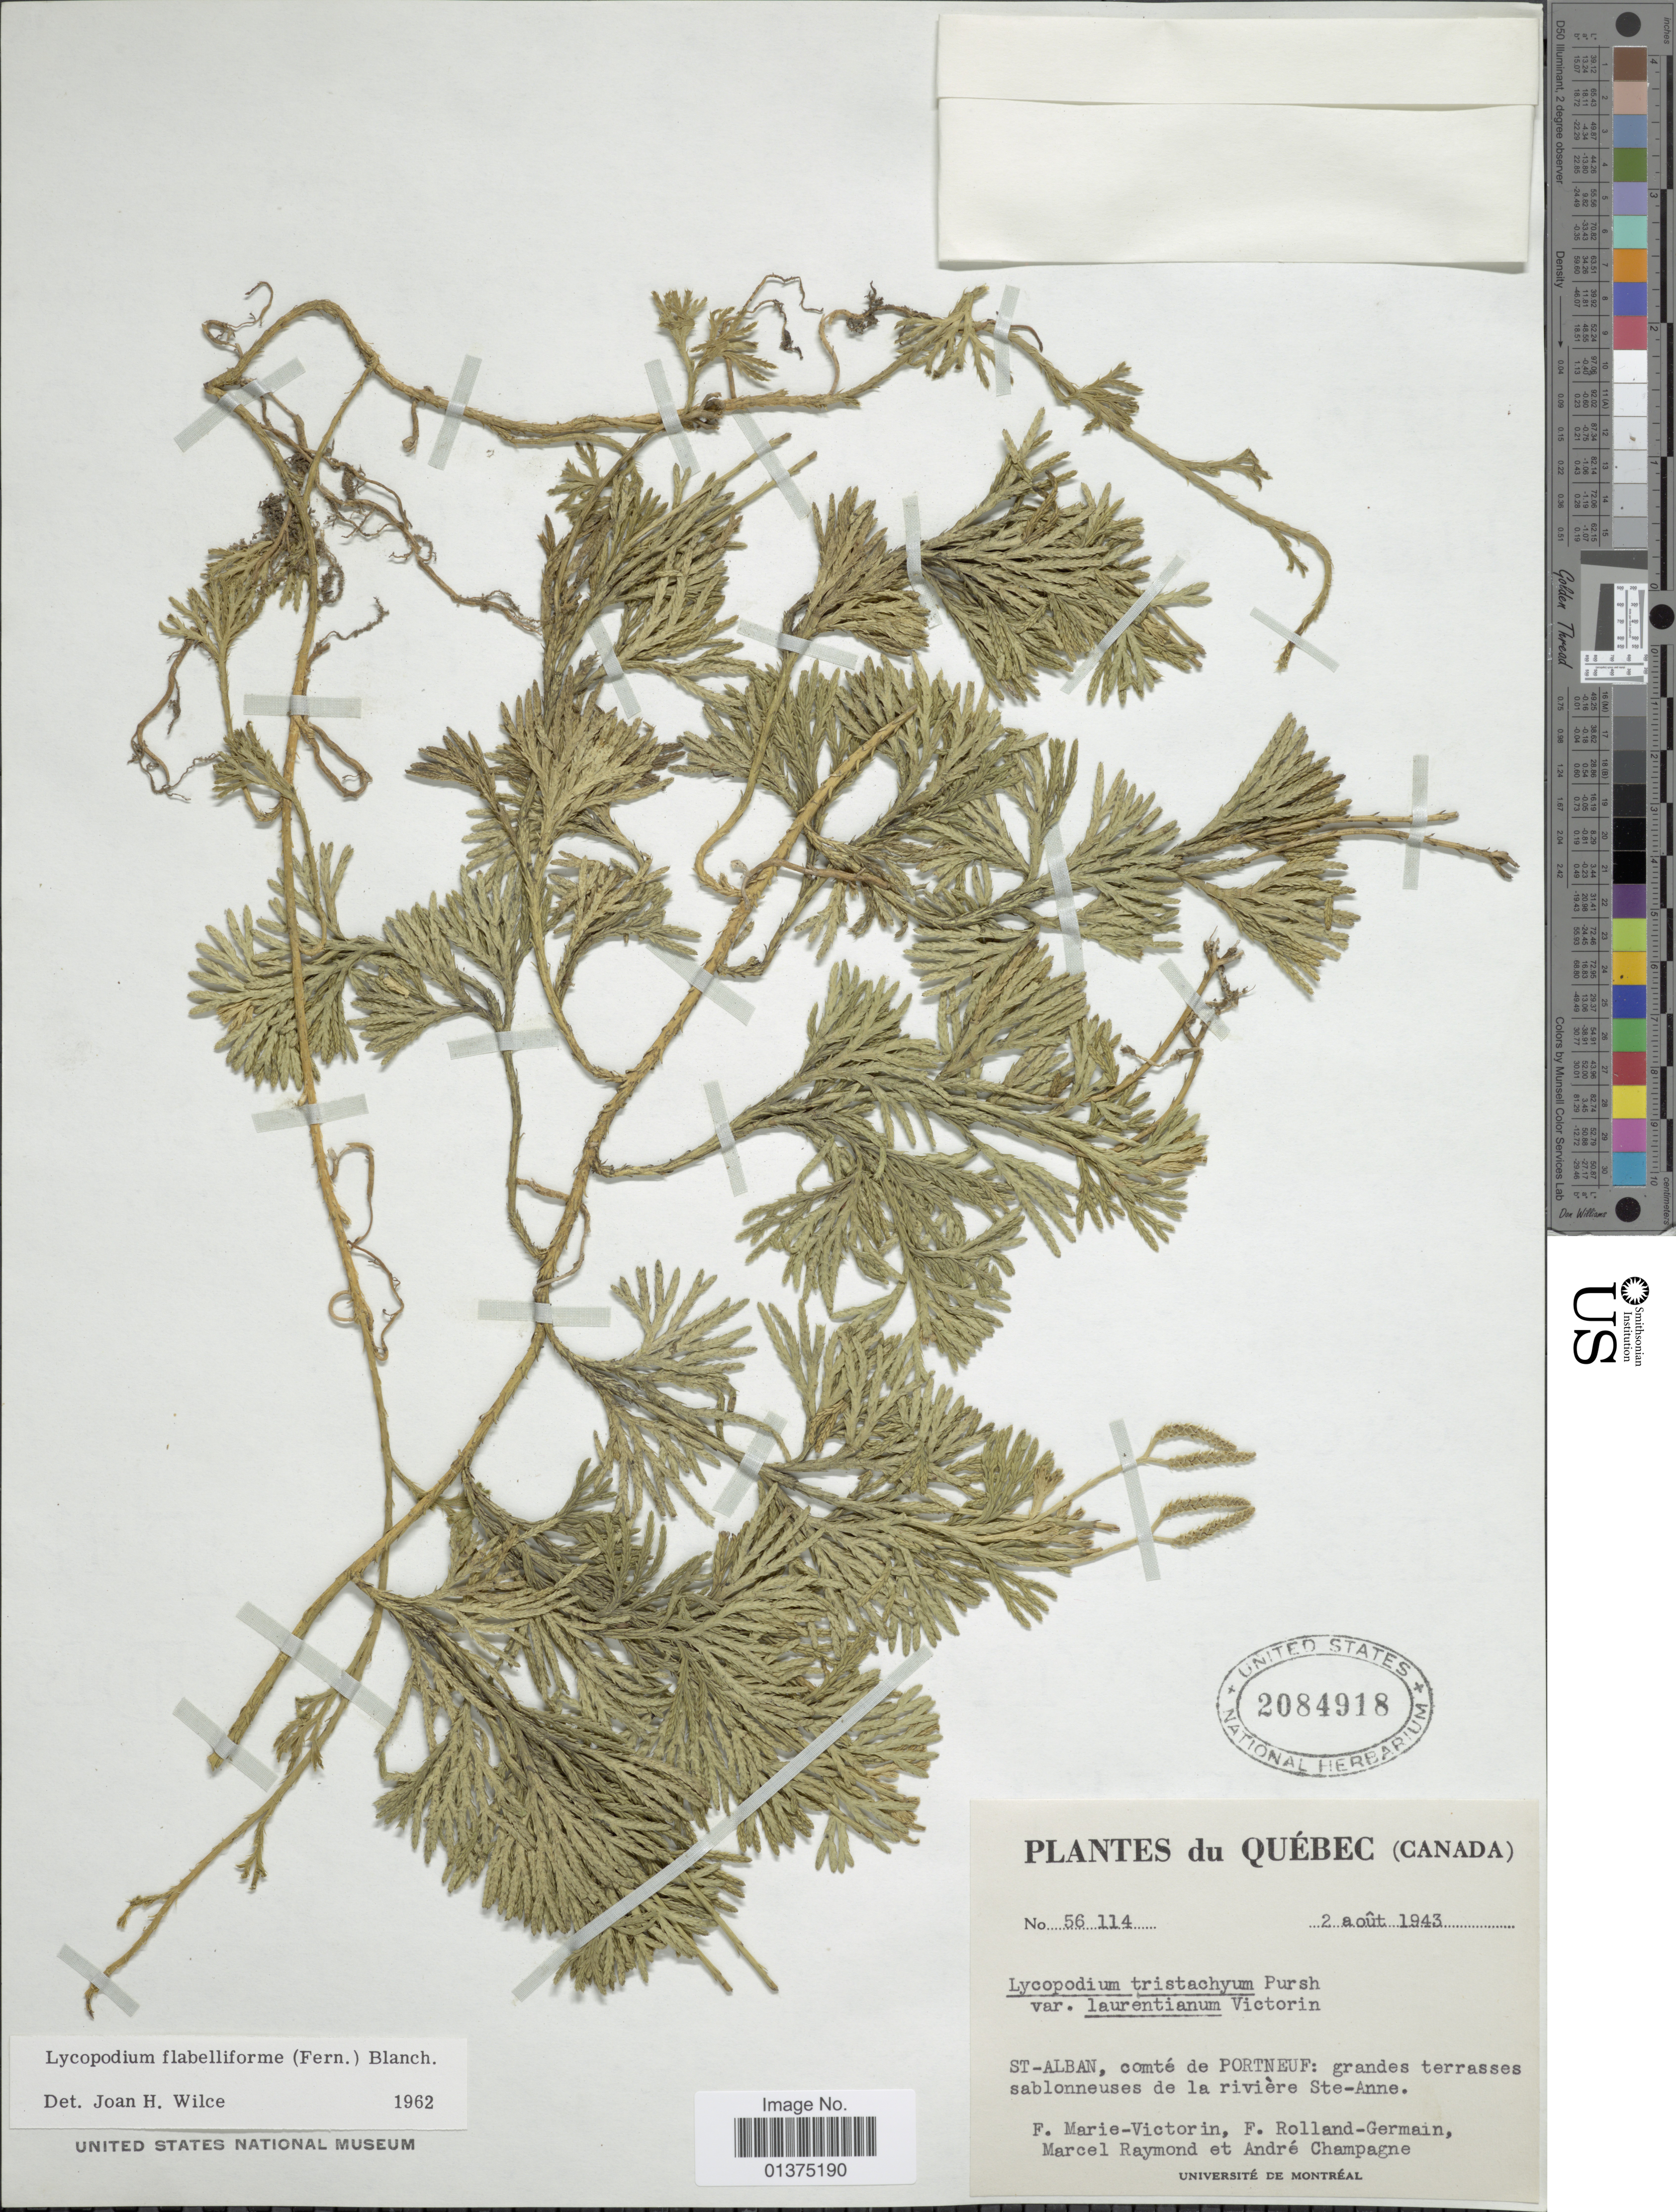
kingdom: Plantae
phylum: Tracheophyta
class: Lycopodiopsida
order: Lycopodiales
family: Lycopodiaceae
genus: Diphasiastrum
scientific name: Diphasiastrum digitatum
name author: (Dill. ex A. Braun) Holub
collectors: Fr. Marie-Victorin, Rolland-Germain, M. Raymond & A. Champagne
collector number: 56114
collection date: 1943-08-02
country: Canada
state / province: Quebec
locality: St-Alban, comté de Portneuf: grandes terrasses sablonneuses de la rivière Ste-Anne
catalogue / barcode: US 2084918